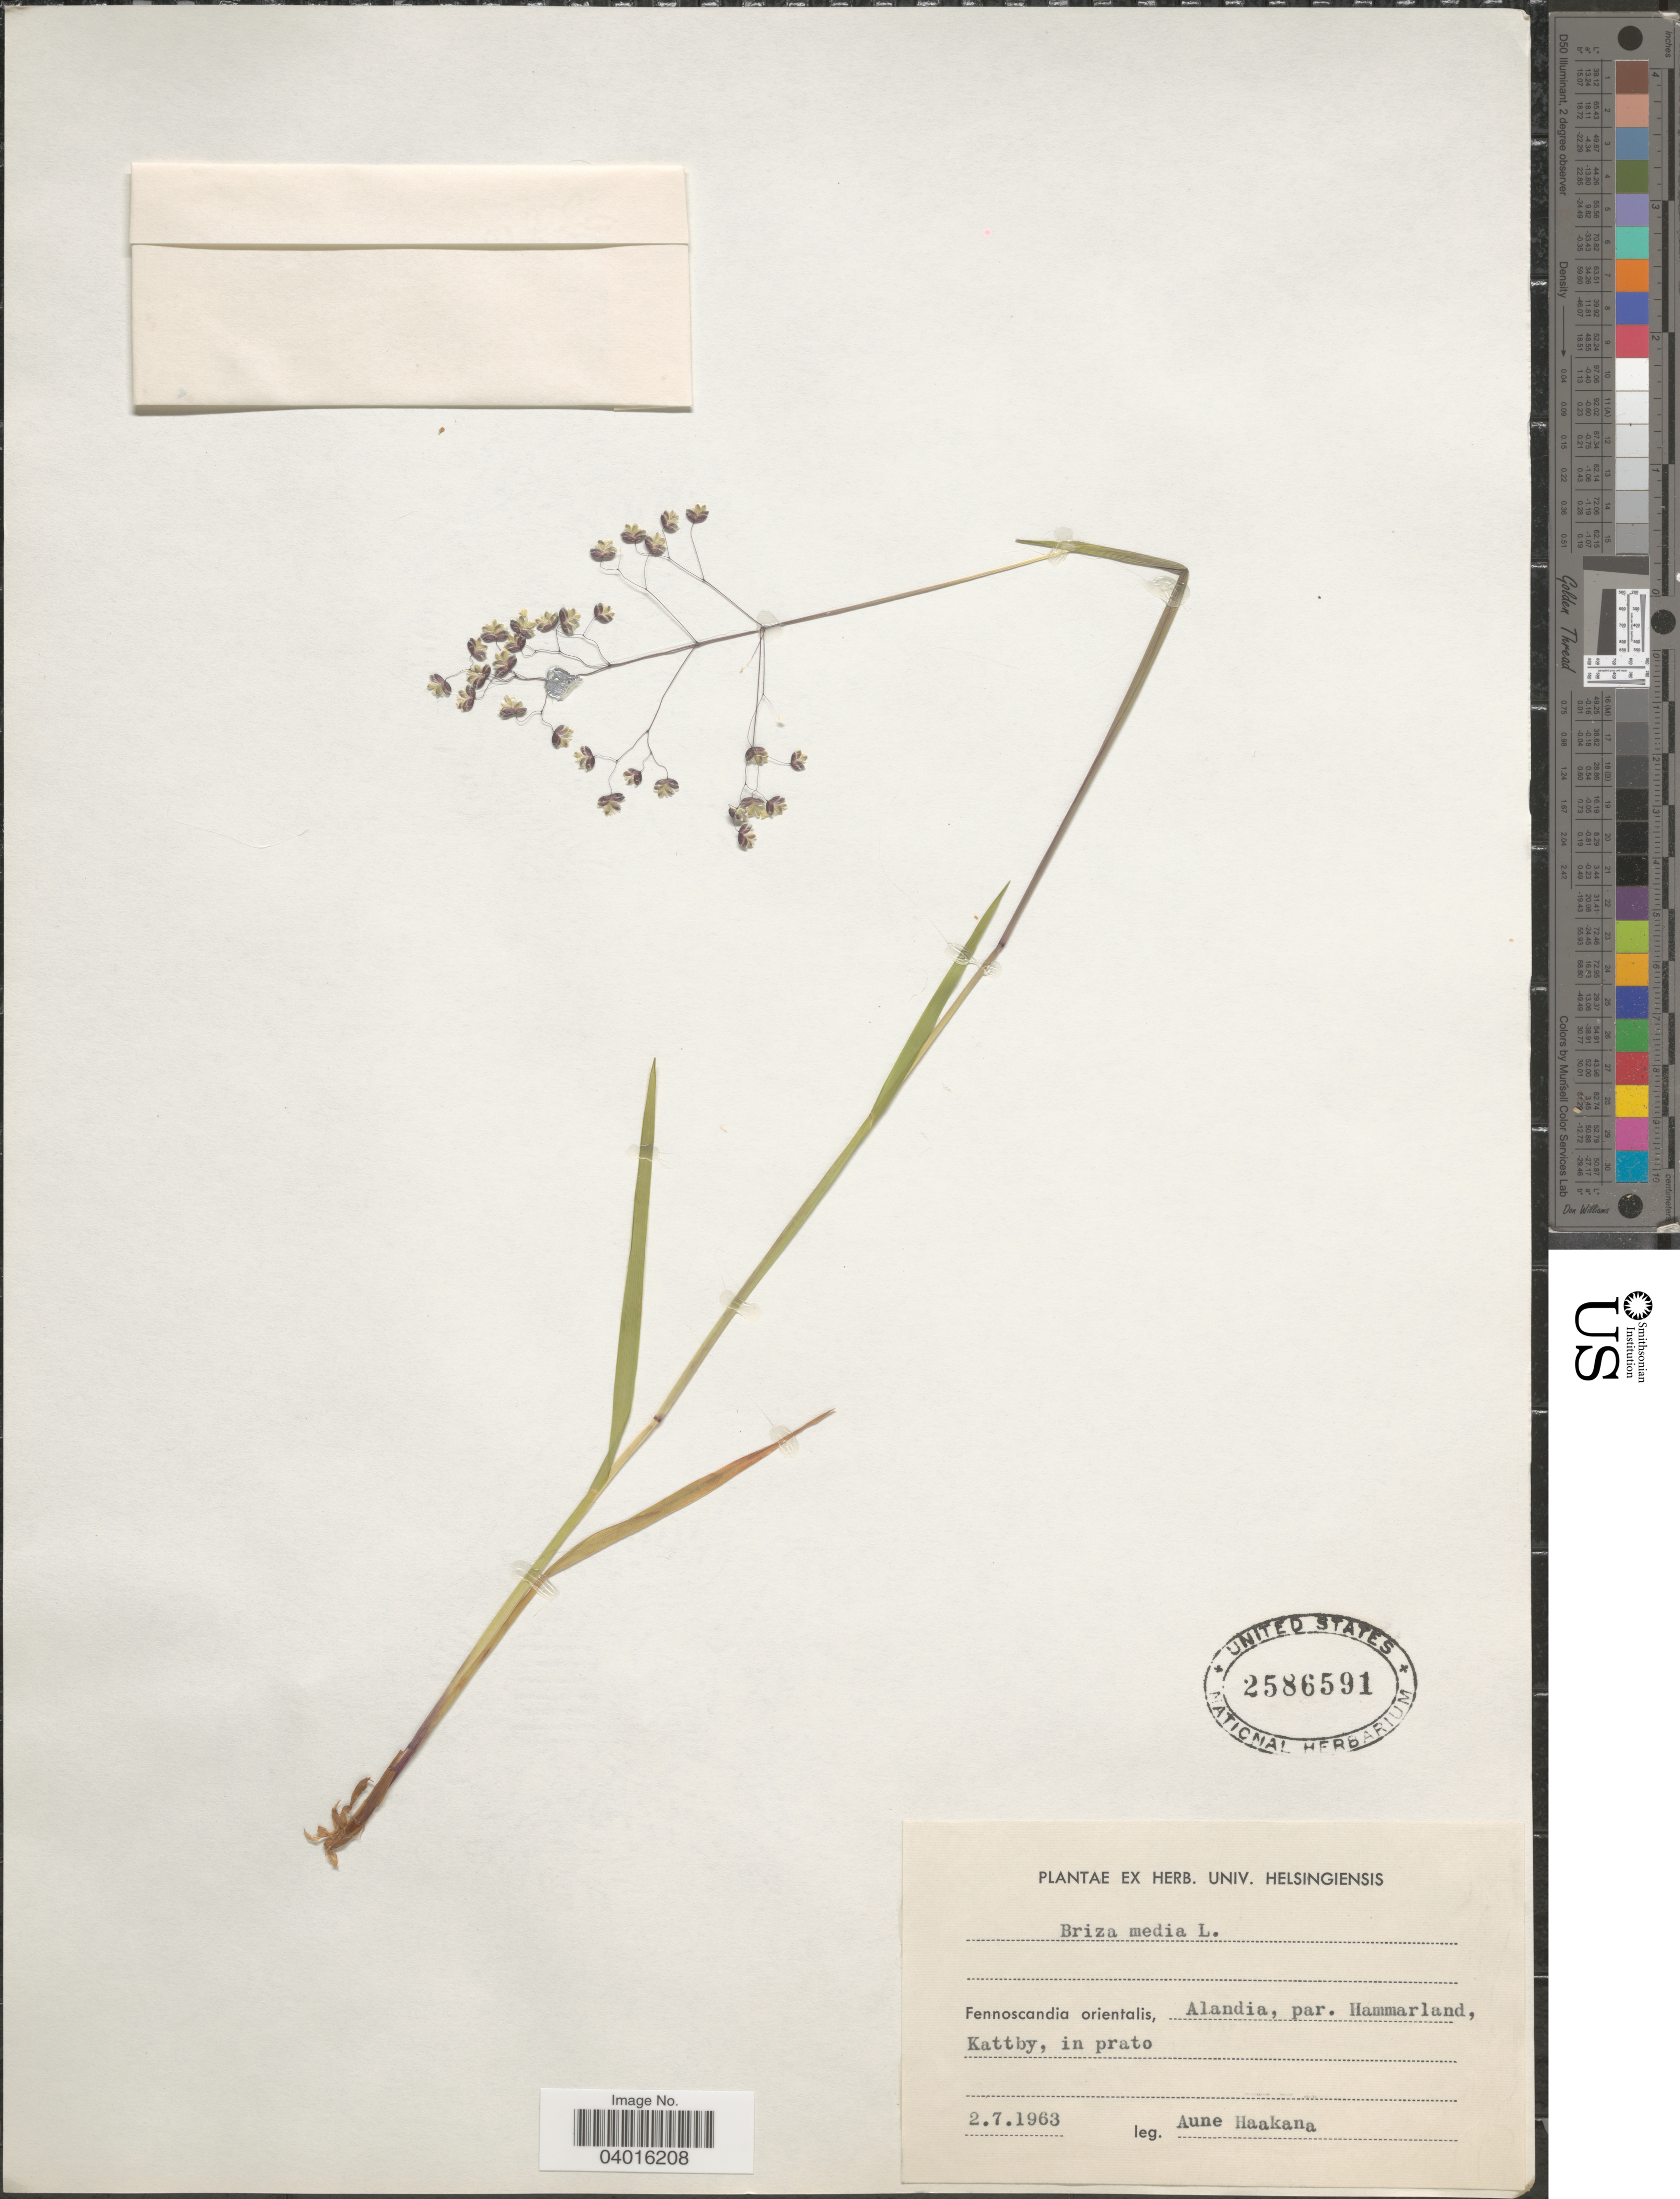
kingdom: Plantae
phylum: Tracheophyta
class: Liliopsida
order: Poales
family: Poaceae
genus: Briza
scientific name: Briza media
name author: L.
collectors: A. Haakana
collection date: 1963-07-02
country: Finland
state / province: Ahvenanmaa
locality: Fennoscandia orientalis, Alandia, par. Hammarland, Kattby, in prato.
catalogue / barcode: US 2586591